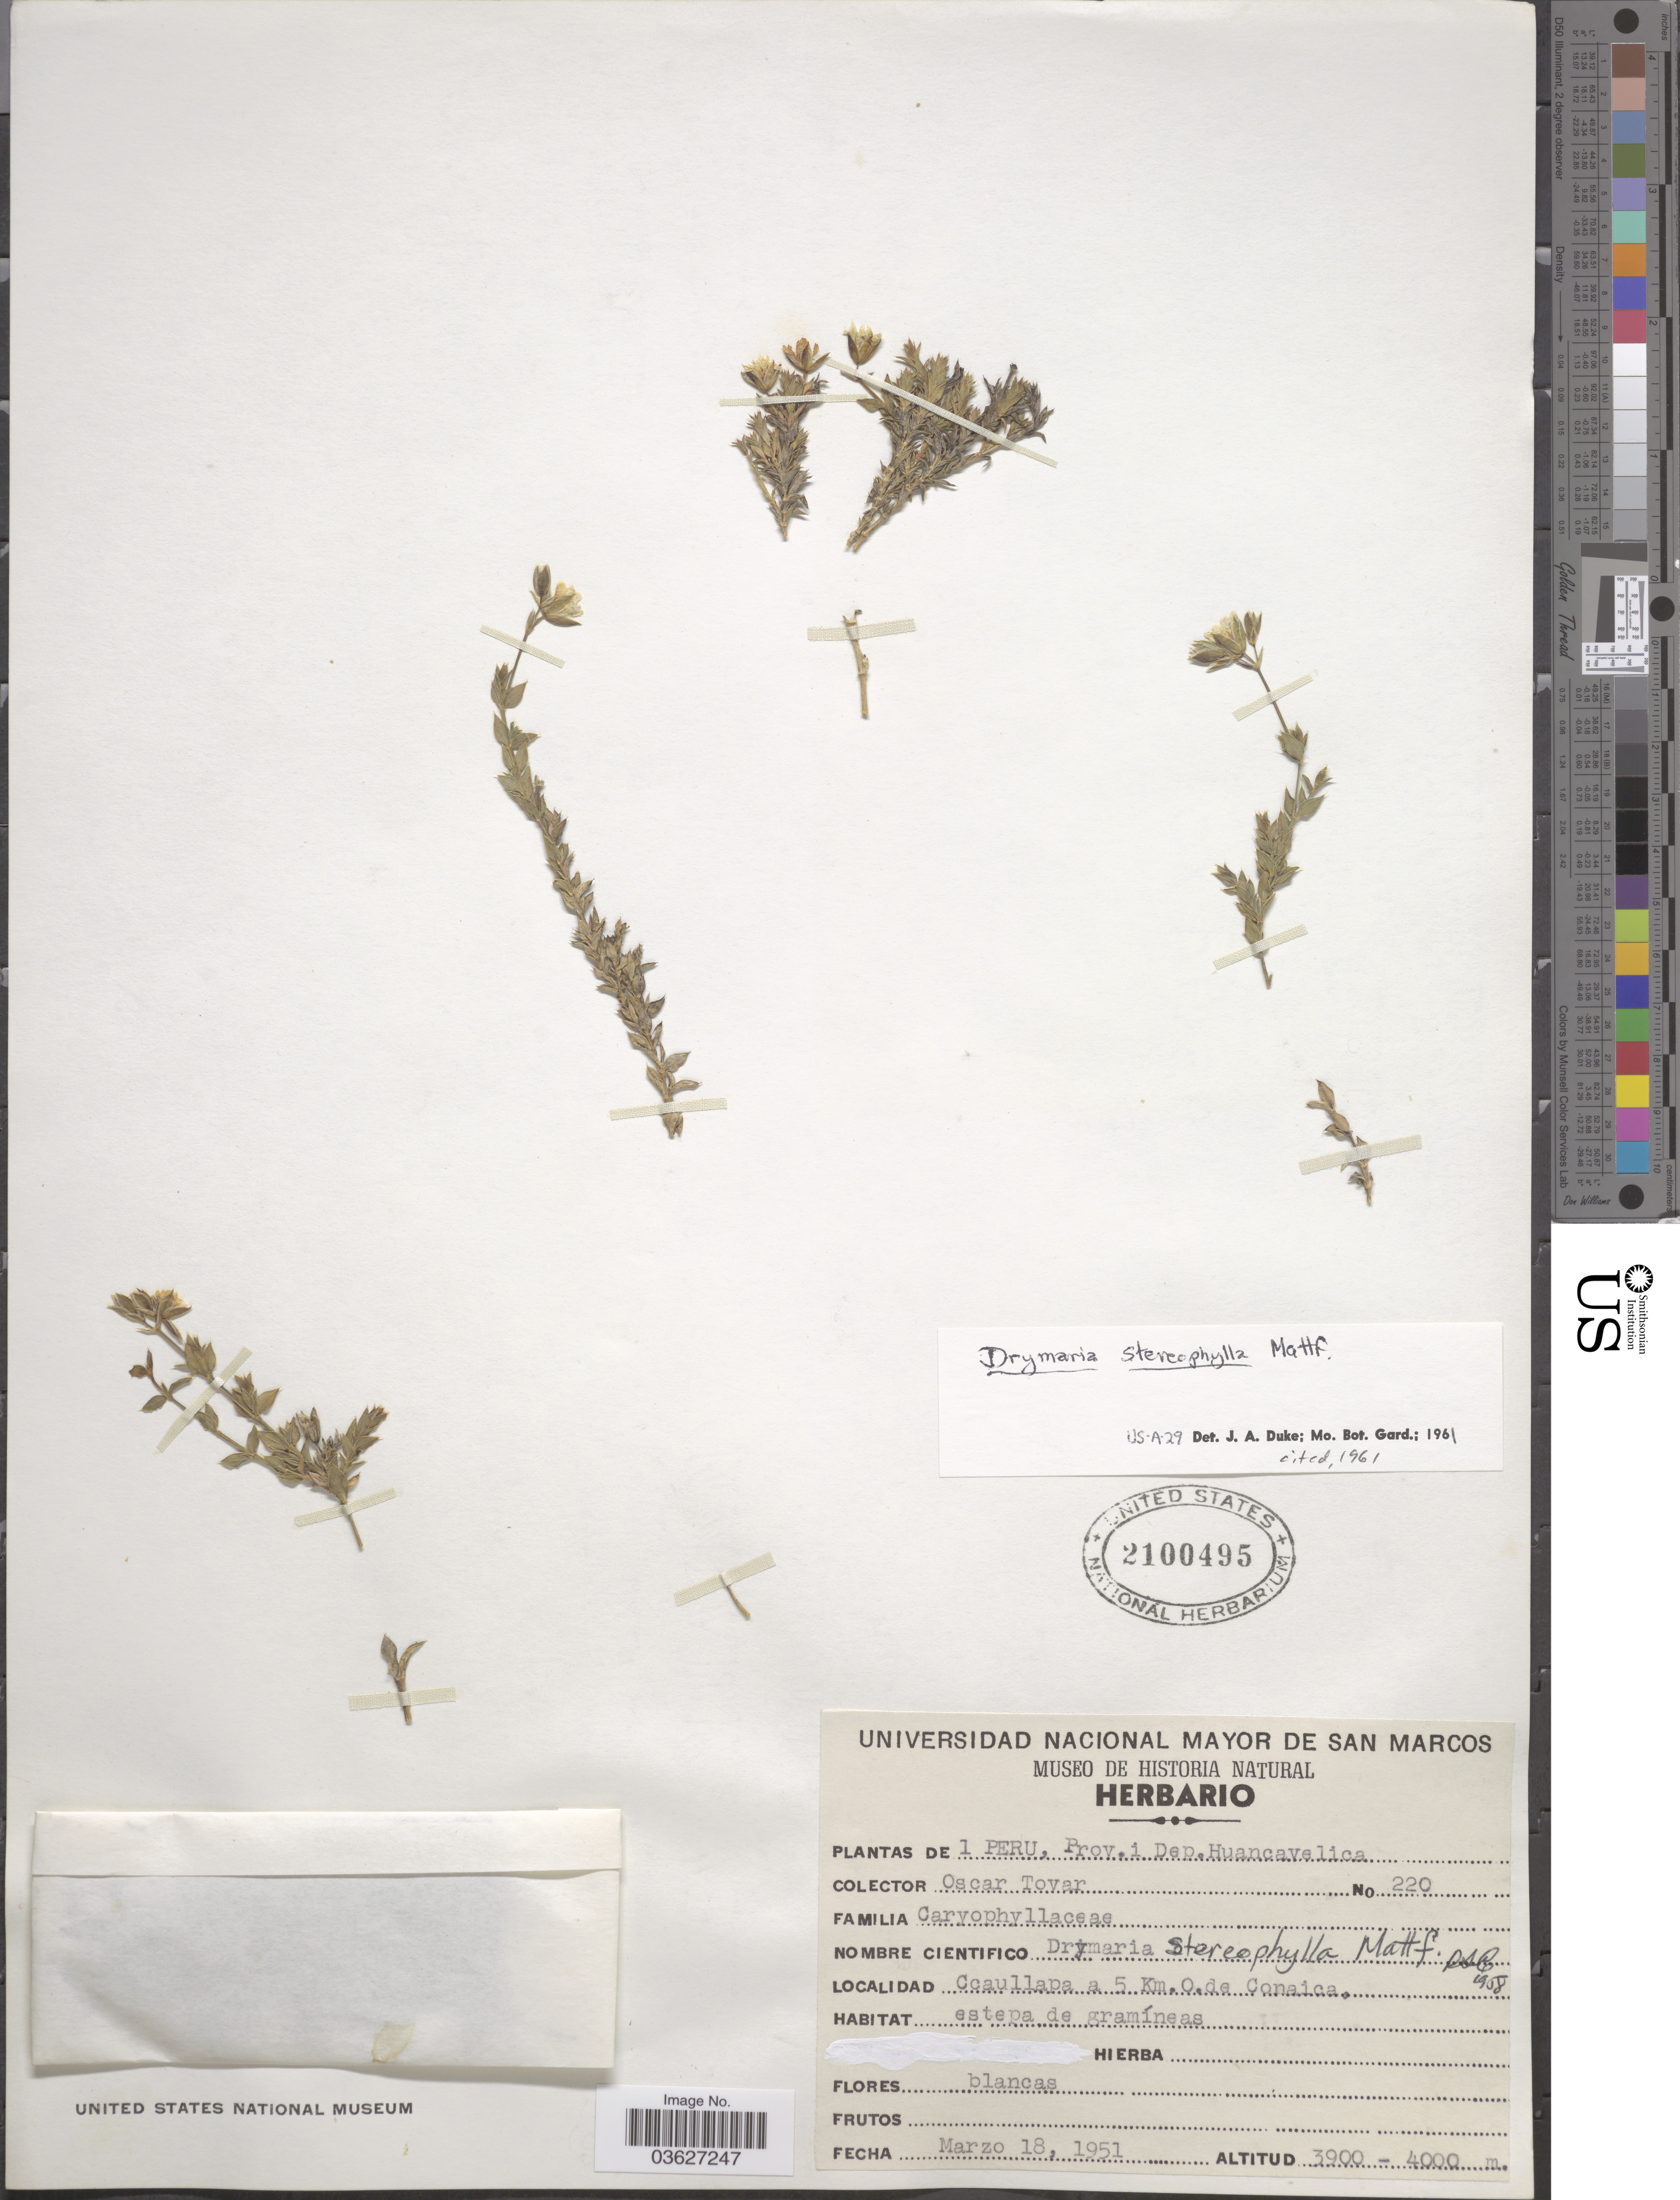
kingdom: Plantae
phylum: Tracheophyta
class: Magnoliopsida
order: Caryophyllales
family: Caryophyllaceae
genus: Drymaria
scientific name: Drymaria stereophylla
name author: Mattf.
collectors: Ó. Tovar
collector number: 220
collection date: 1951-03-18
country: Peru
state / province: Huancavelica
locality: Prov. i Dep. Huancavelica. Ccaullapa a 5 Km. O. de Conaica.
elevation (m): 3900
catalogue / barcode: US 2100495